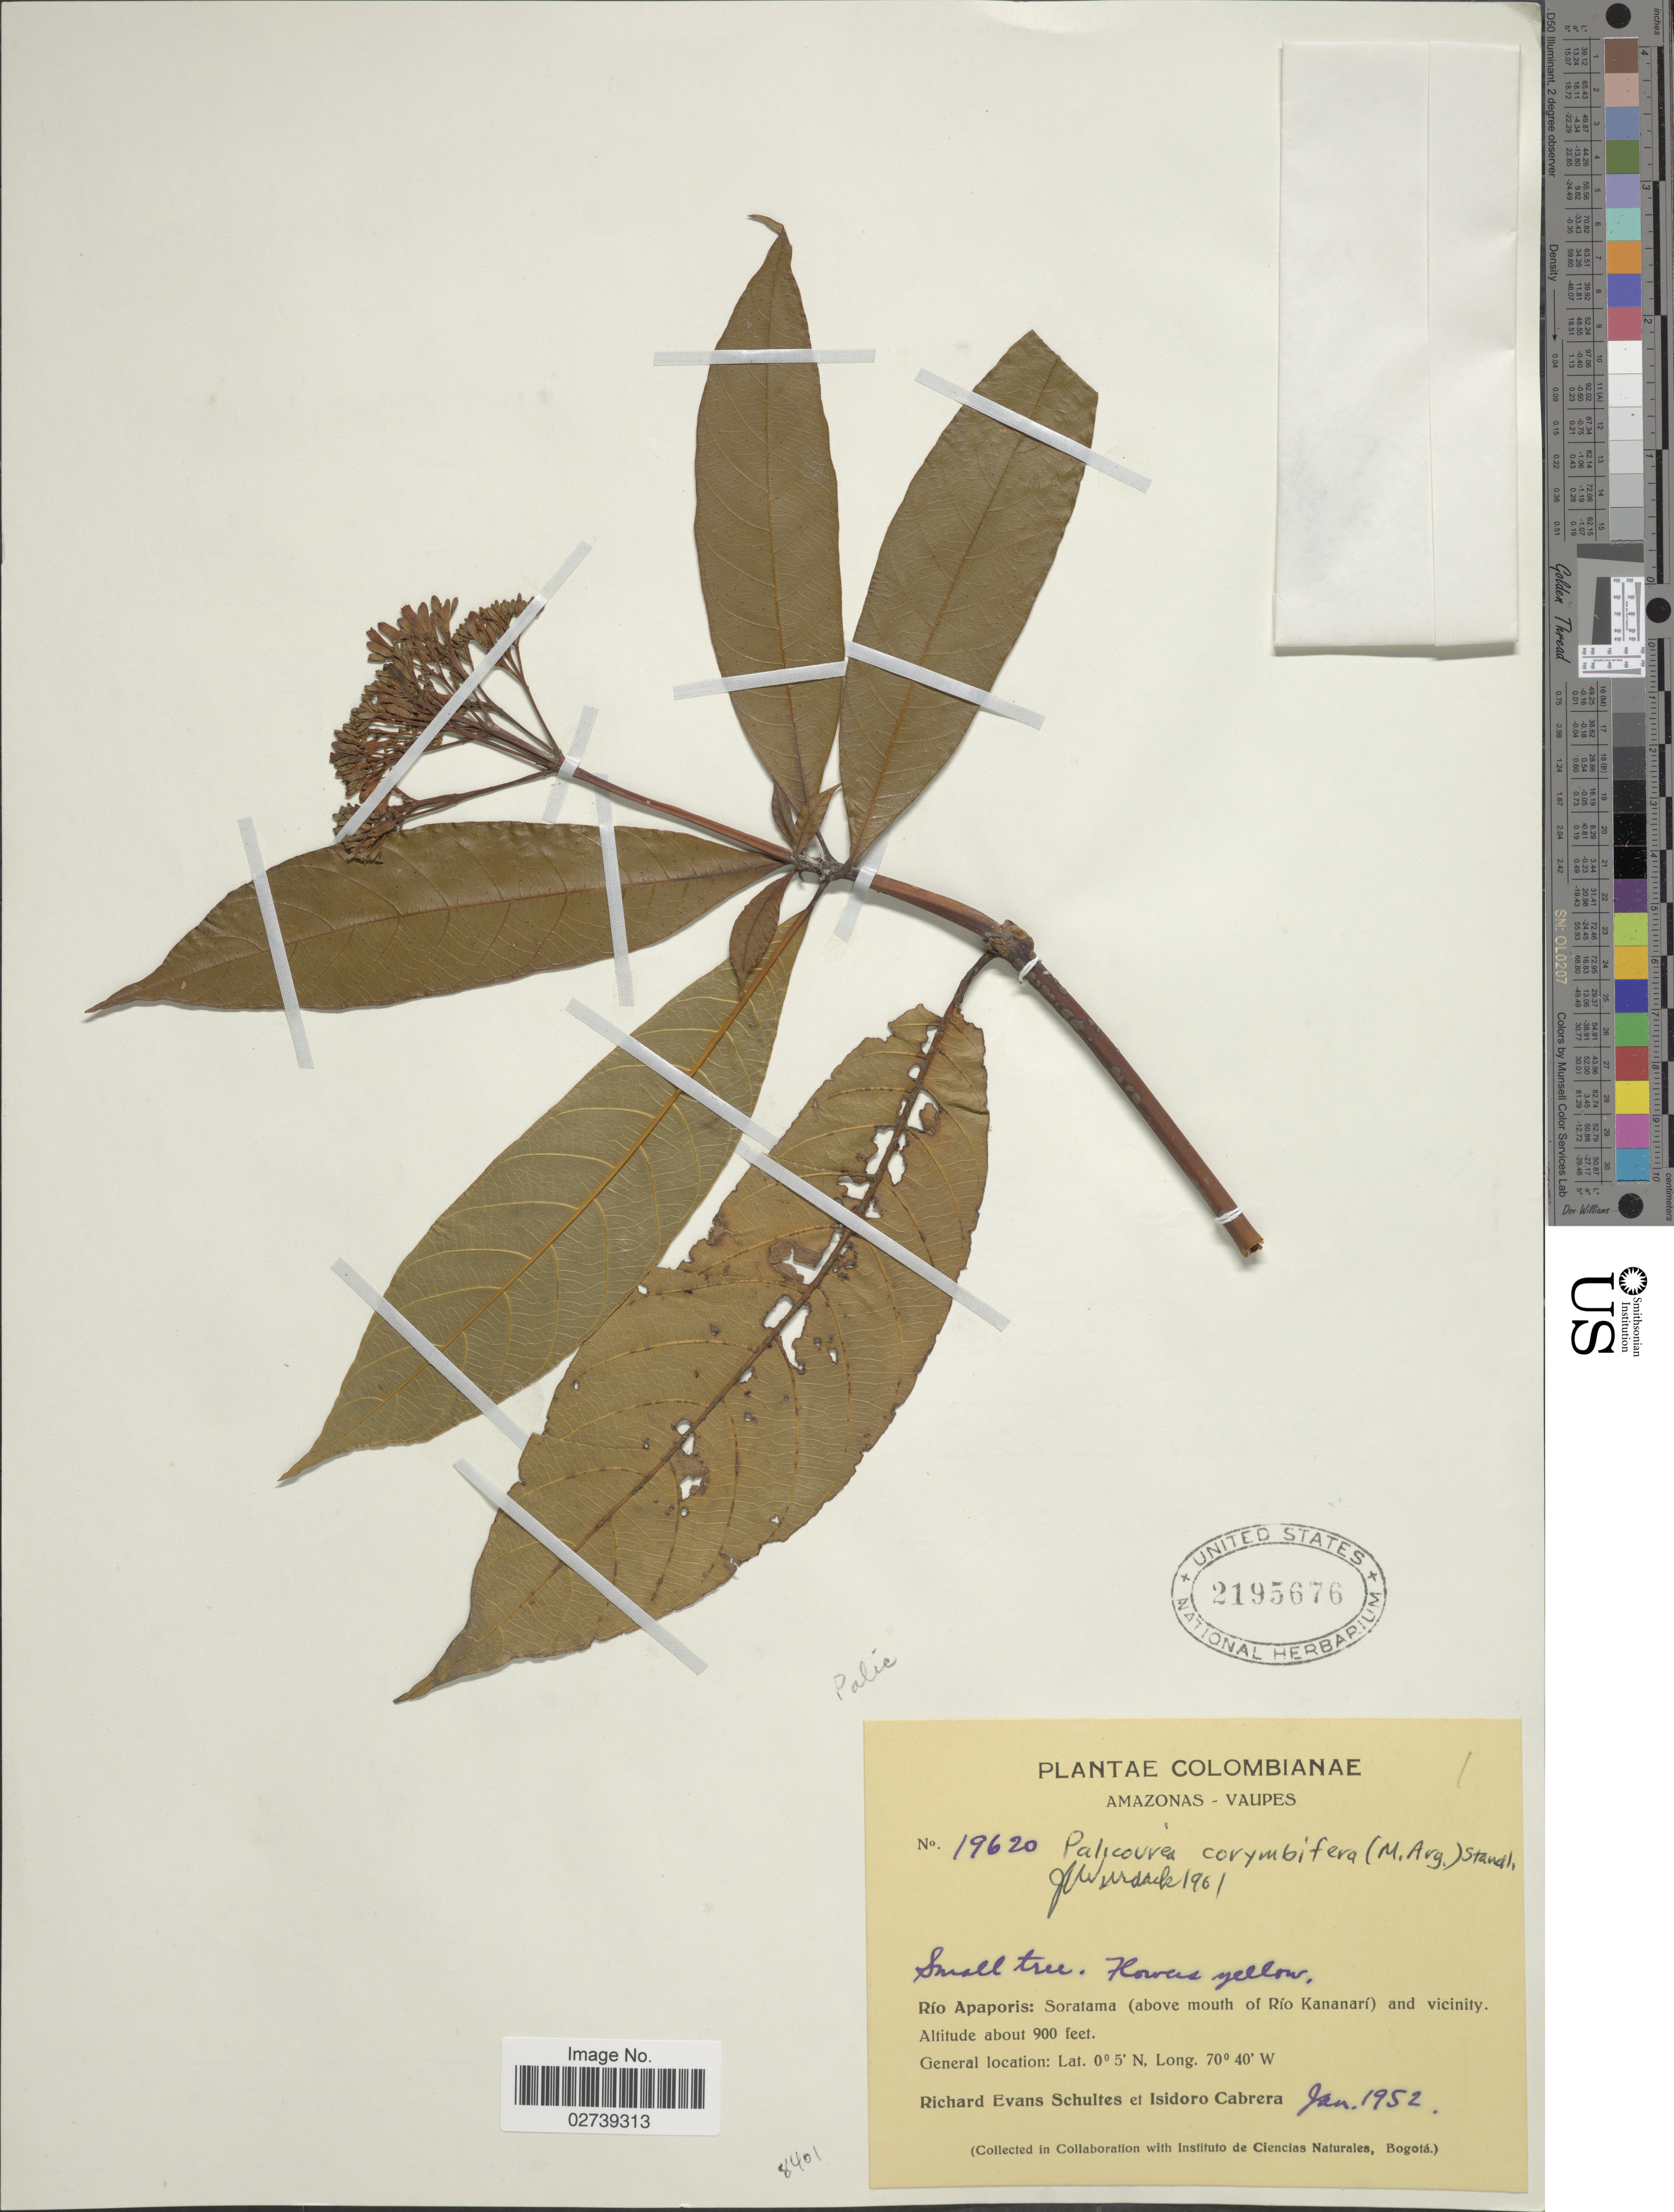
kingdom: Plantae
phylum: Tracheophyta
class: Magnoliopsida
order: Gentianales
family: Rubiaceae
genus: Palicourea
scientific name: Palicourea corymbifera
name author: (Müll. Arg.) Standl.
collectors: R. E. Schultes & I. Cabrera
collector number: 19620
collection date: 1952-01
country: Colombia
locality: Amazonas-Vaupes, Rio Apaporis: Soratama (sbove mouth of Rio Kananari) and vicinity.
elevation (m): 274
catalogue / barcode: US 2195676